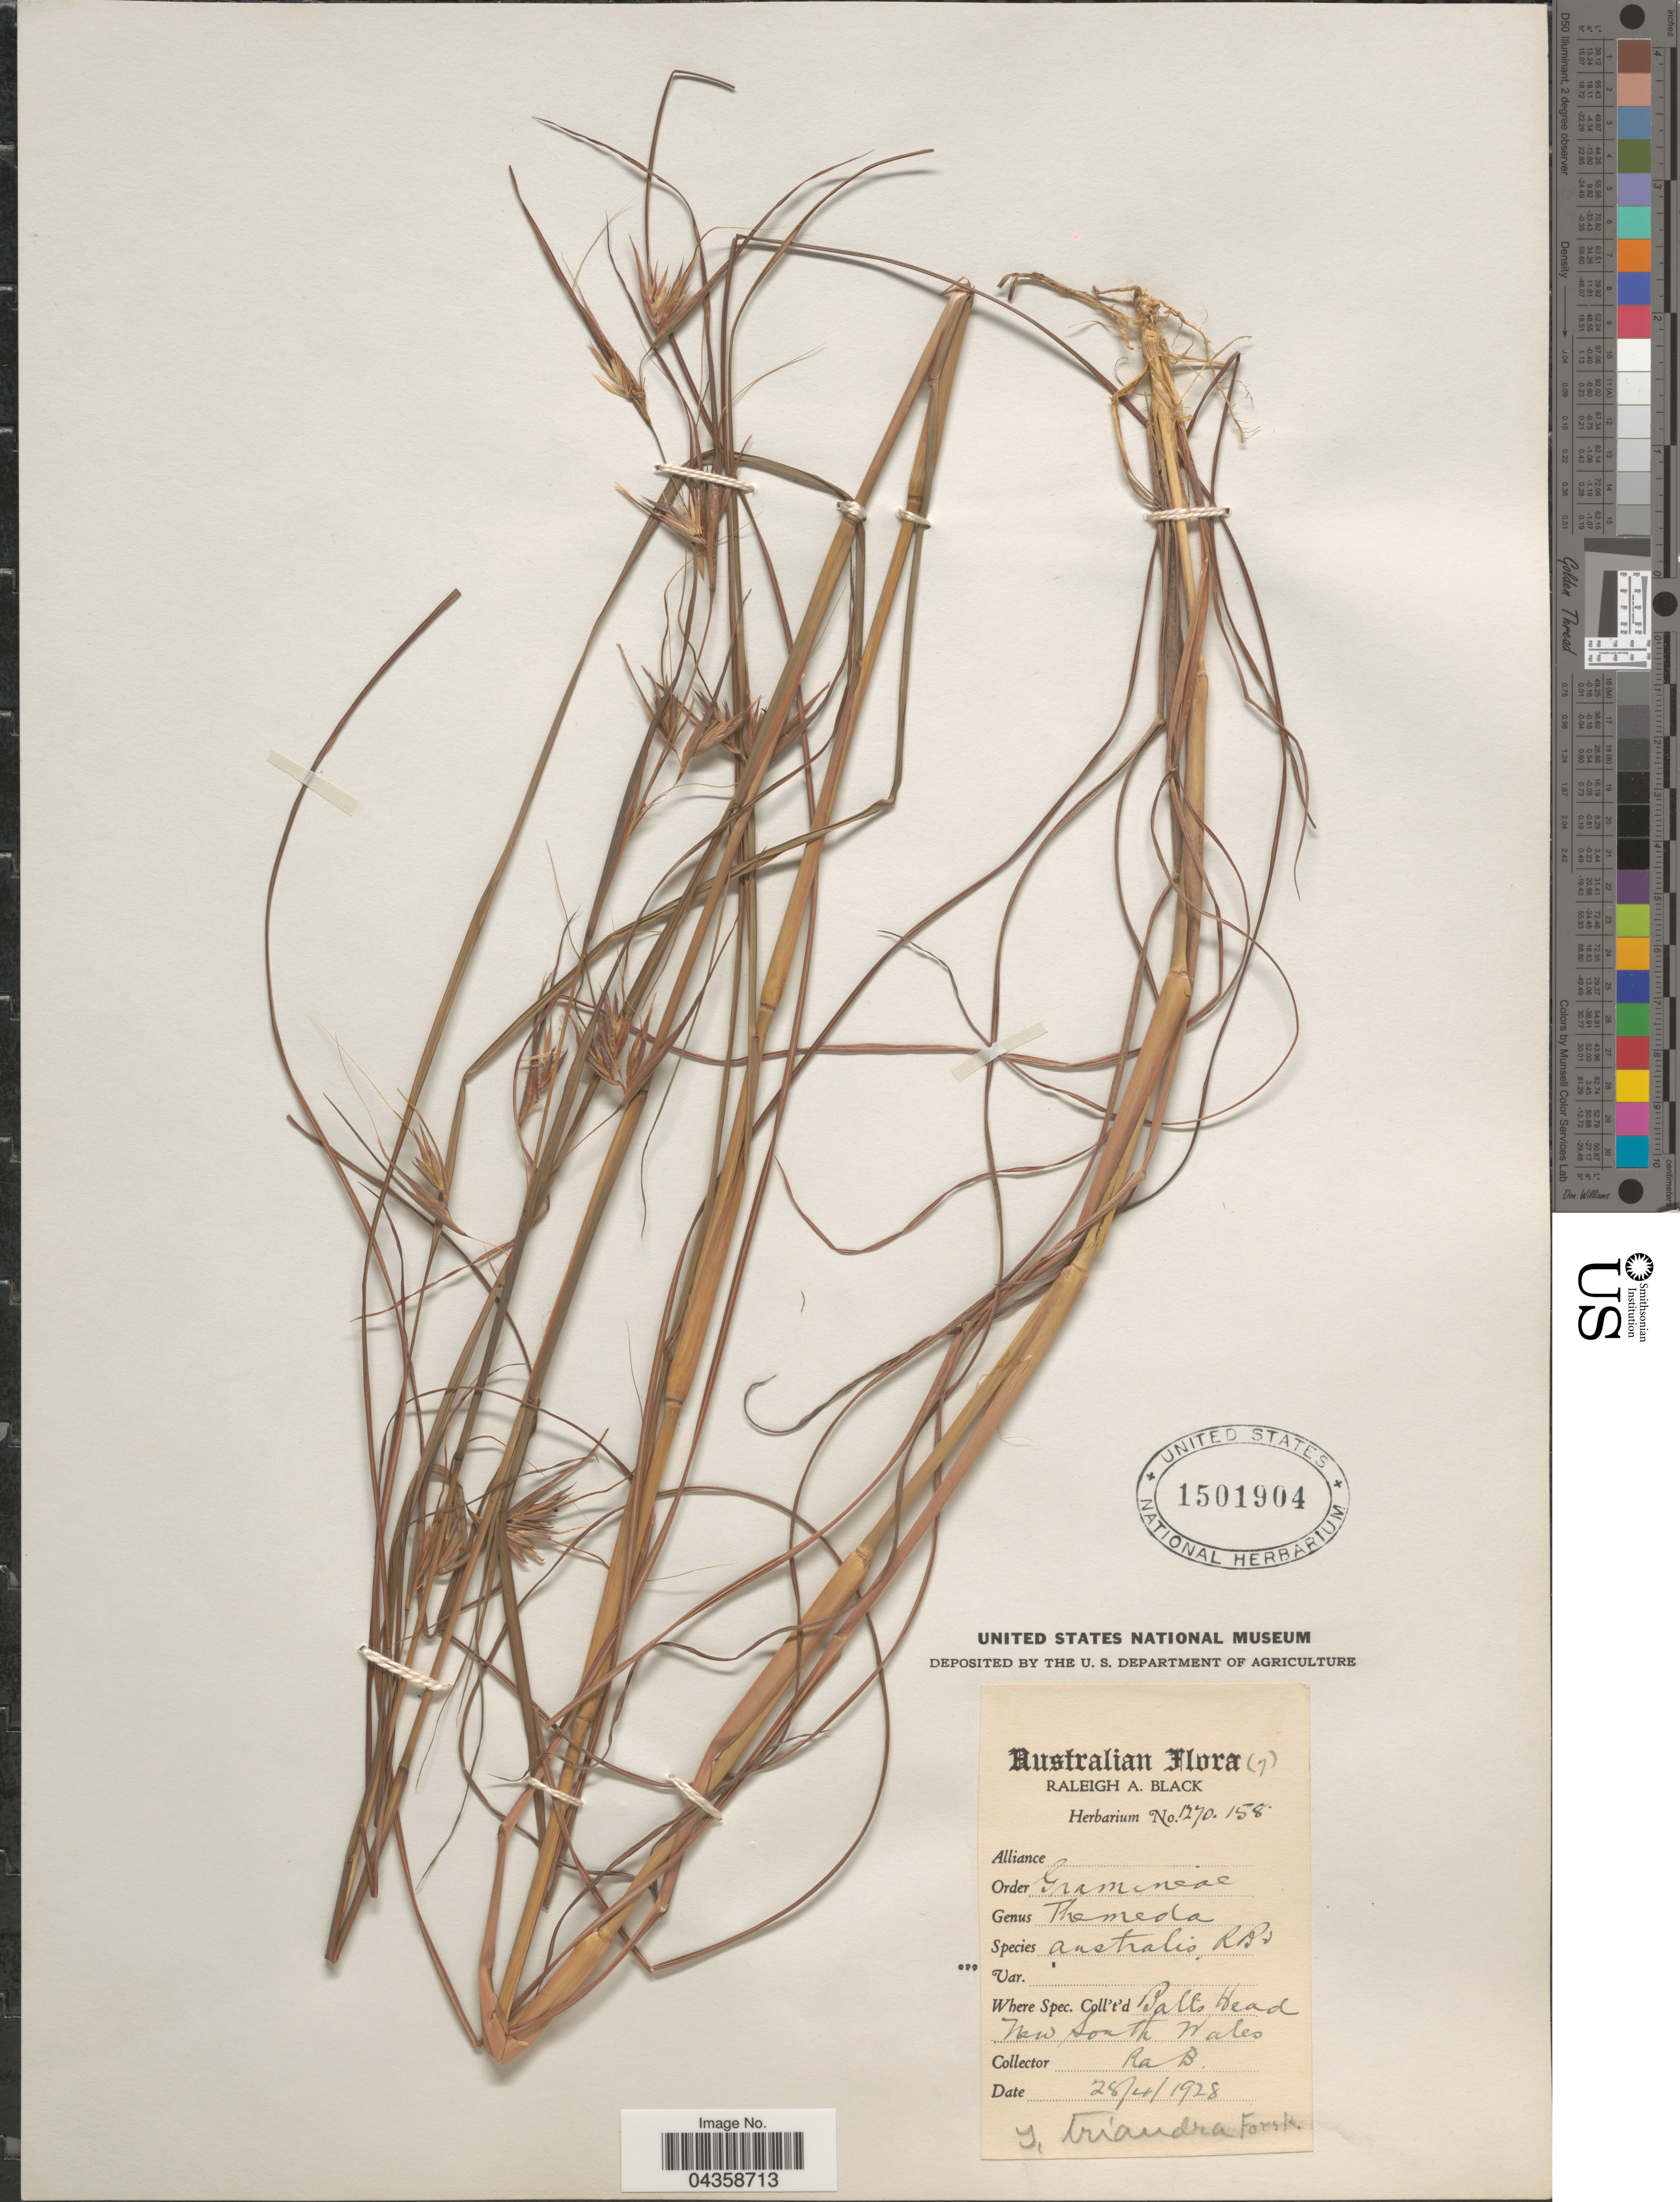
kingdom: Plantae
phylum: Tracheophyta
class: Liliopsida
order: Poales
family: Poaceae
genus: Themeda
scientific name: Themeda triandra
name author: Forssk.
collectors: R. A. Black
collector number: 1270.158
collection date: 1928-04-28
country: Australia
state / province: New South Wales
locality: Balls Head.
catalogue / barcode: US 1501904